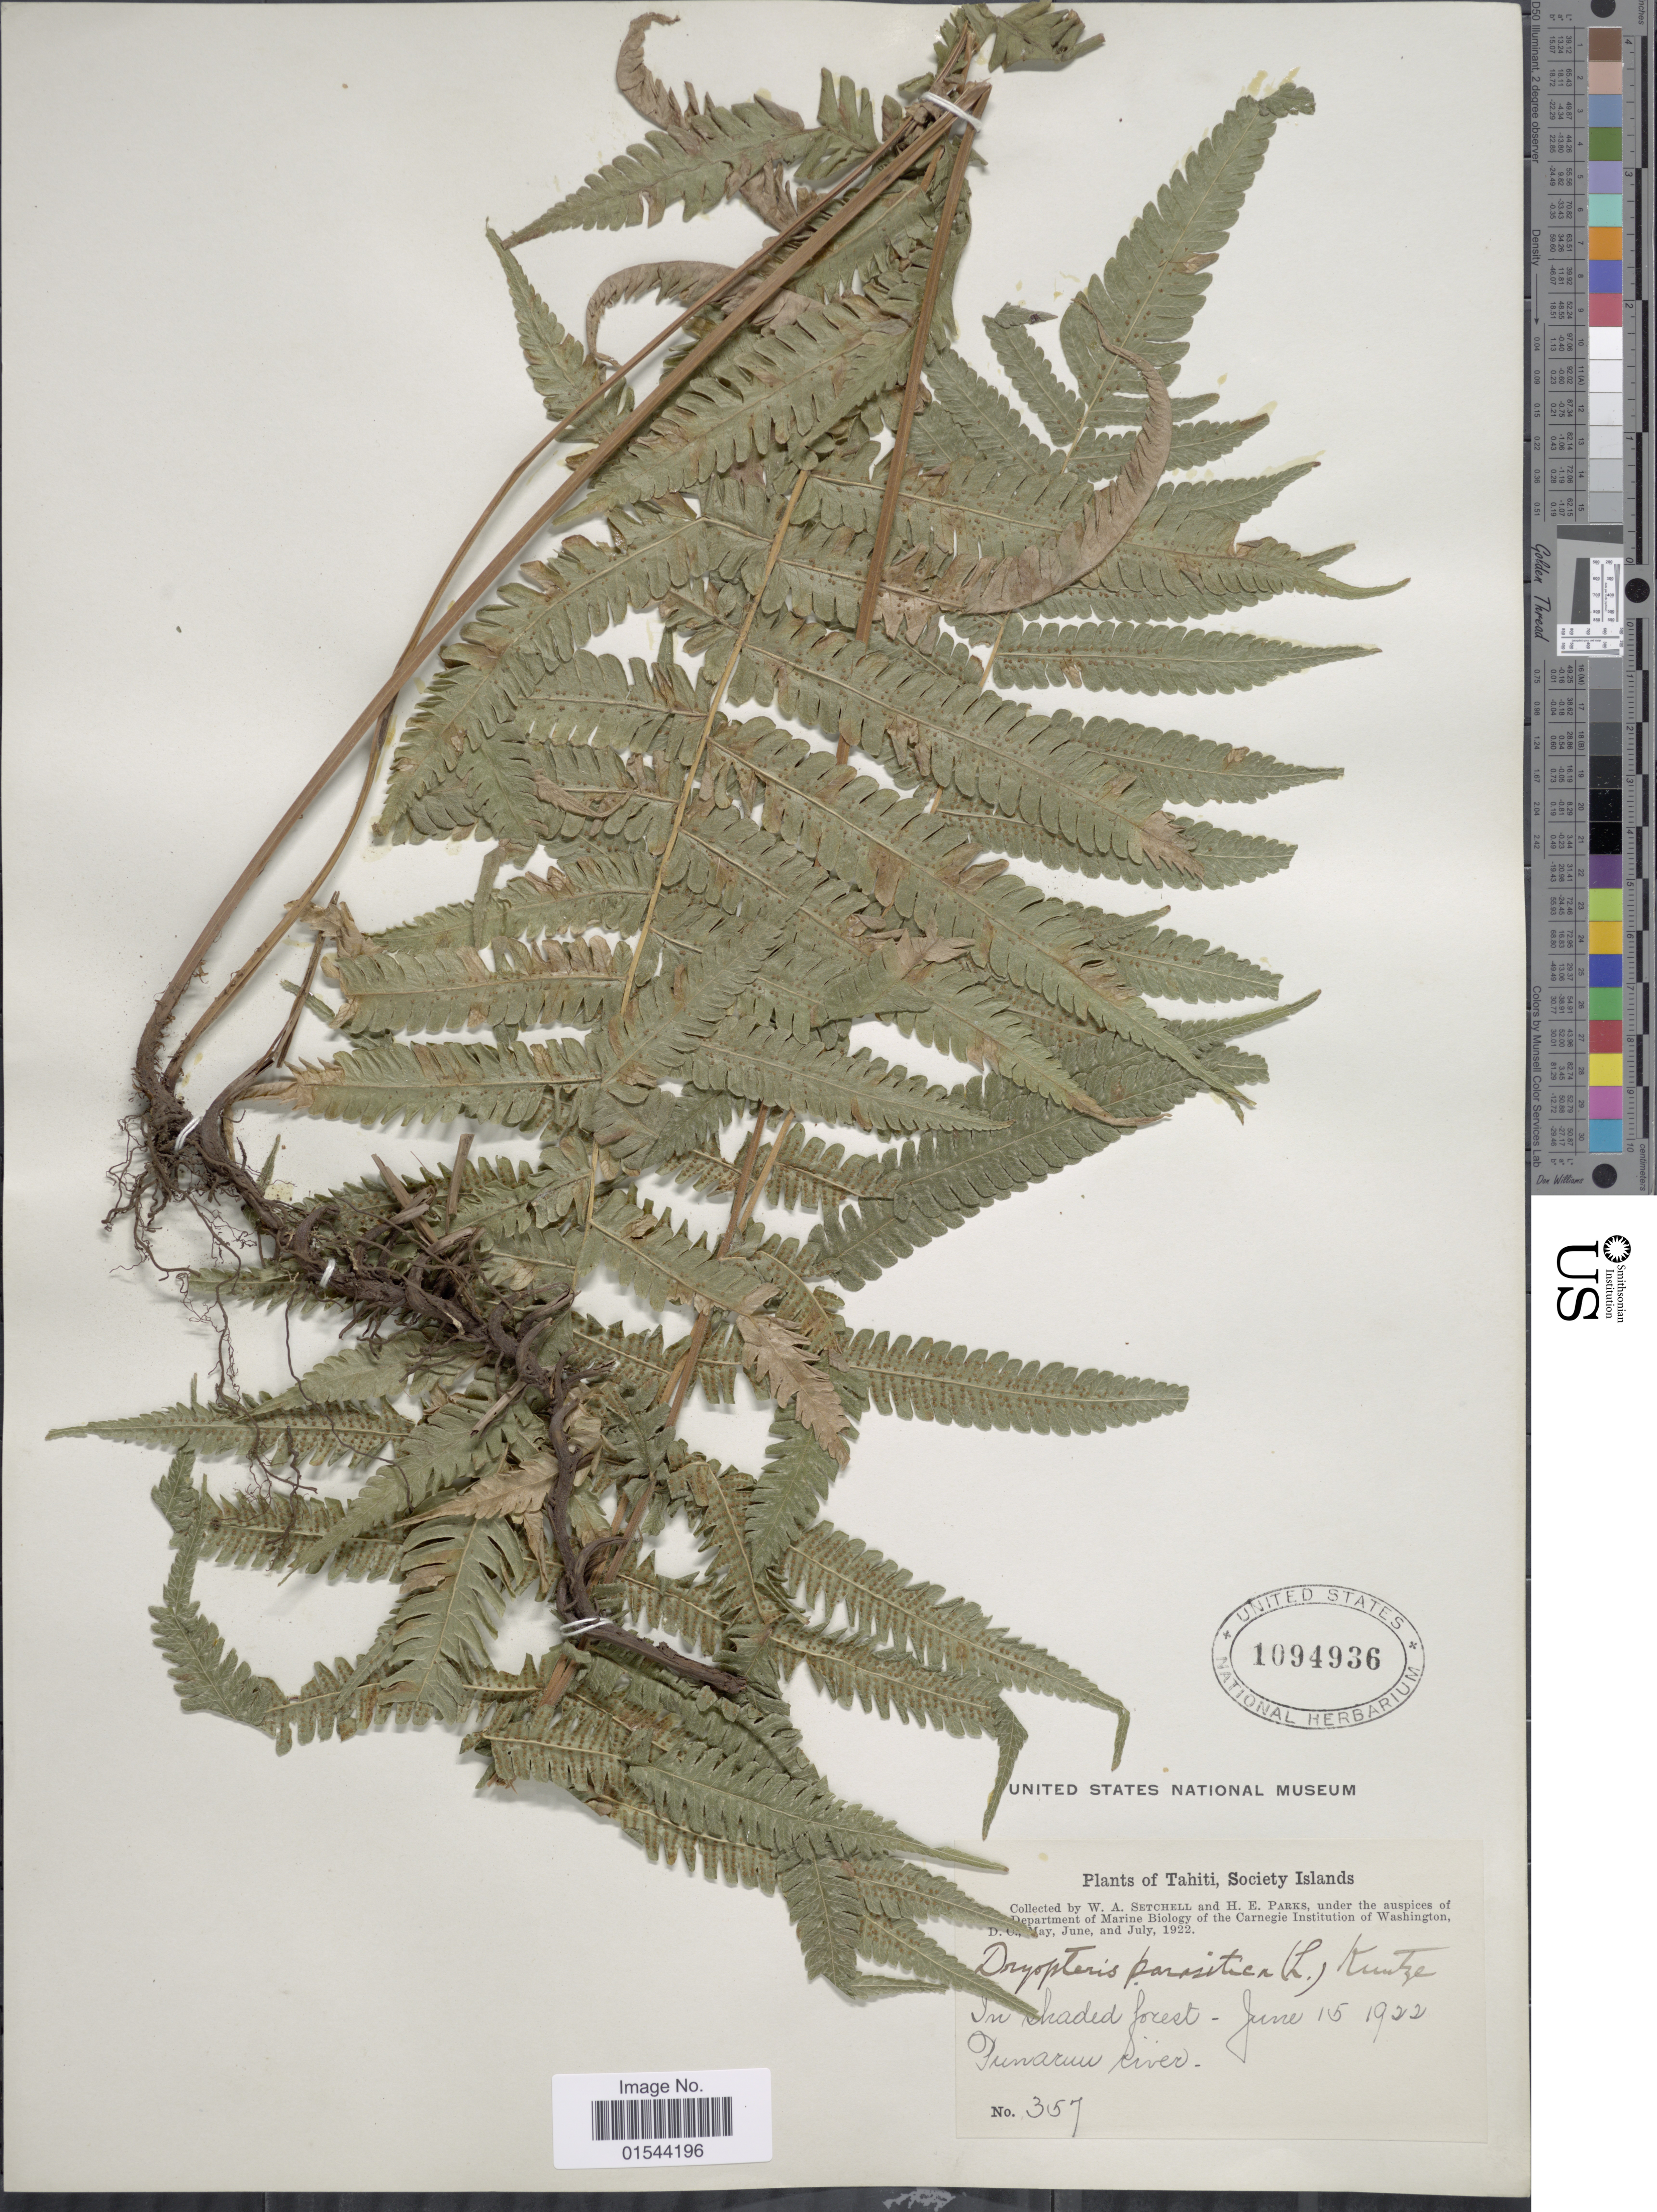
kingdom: Plantae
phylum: Tracheophyta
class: Polypodiopsida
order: Polypodiales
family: Thelypteridaceae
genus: Christella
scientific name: Christella parasitica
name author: (L.) H. Lév.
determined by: Wagner, W. L., (BOT), Smithsonian Institution - National Museum of Natural History (UNITED STATES)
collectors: W. Setchell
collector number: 357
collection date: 1922-06-15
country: French Polynesia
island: Tahiti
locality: Tahiti, Society Islands, In shaded forest - Punarum river [interpreted]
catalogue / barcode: US 1094936